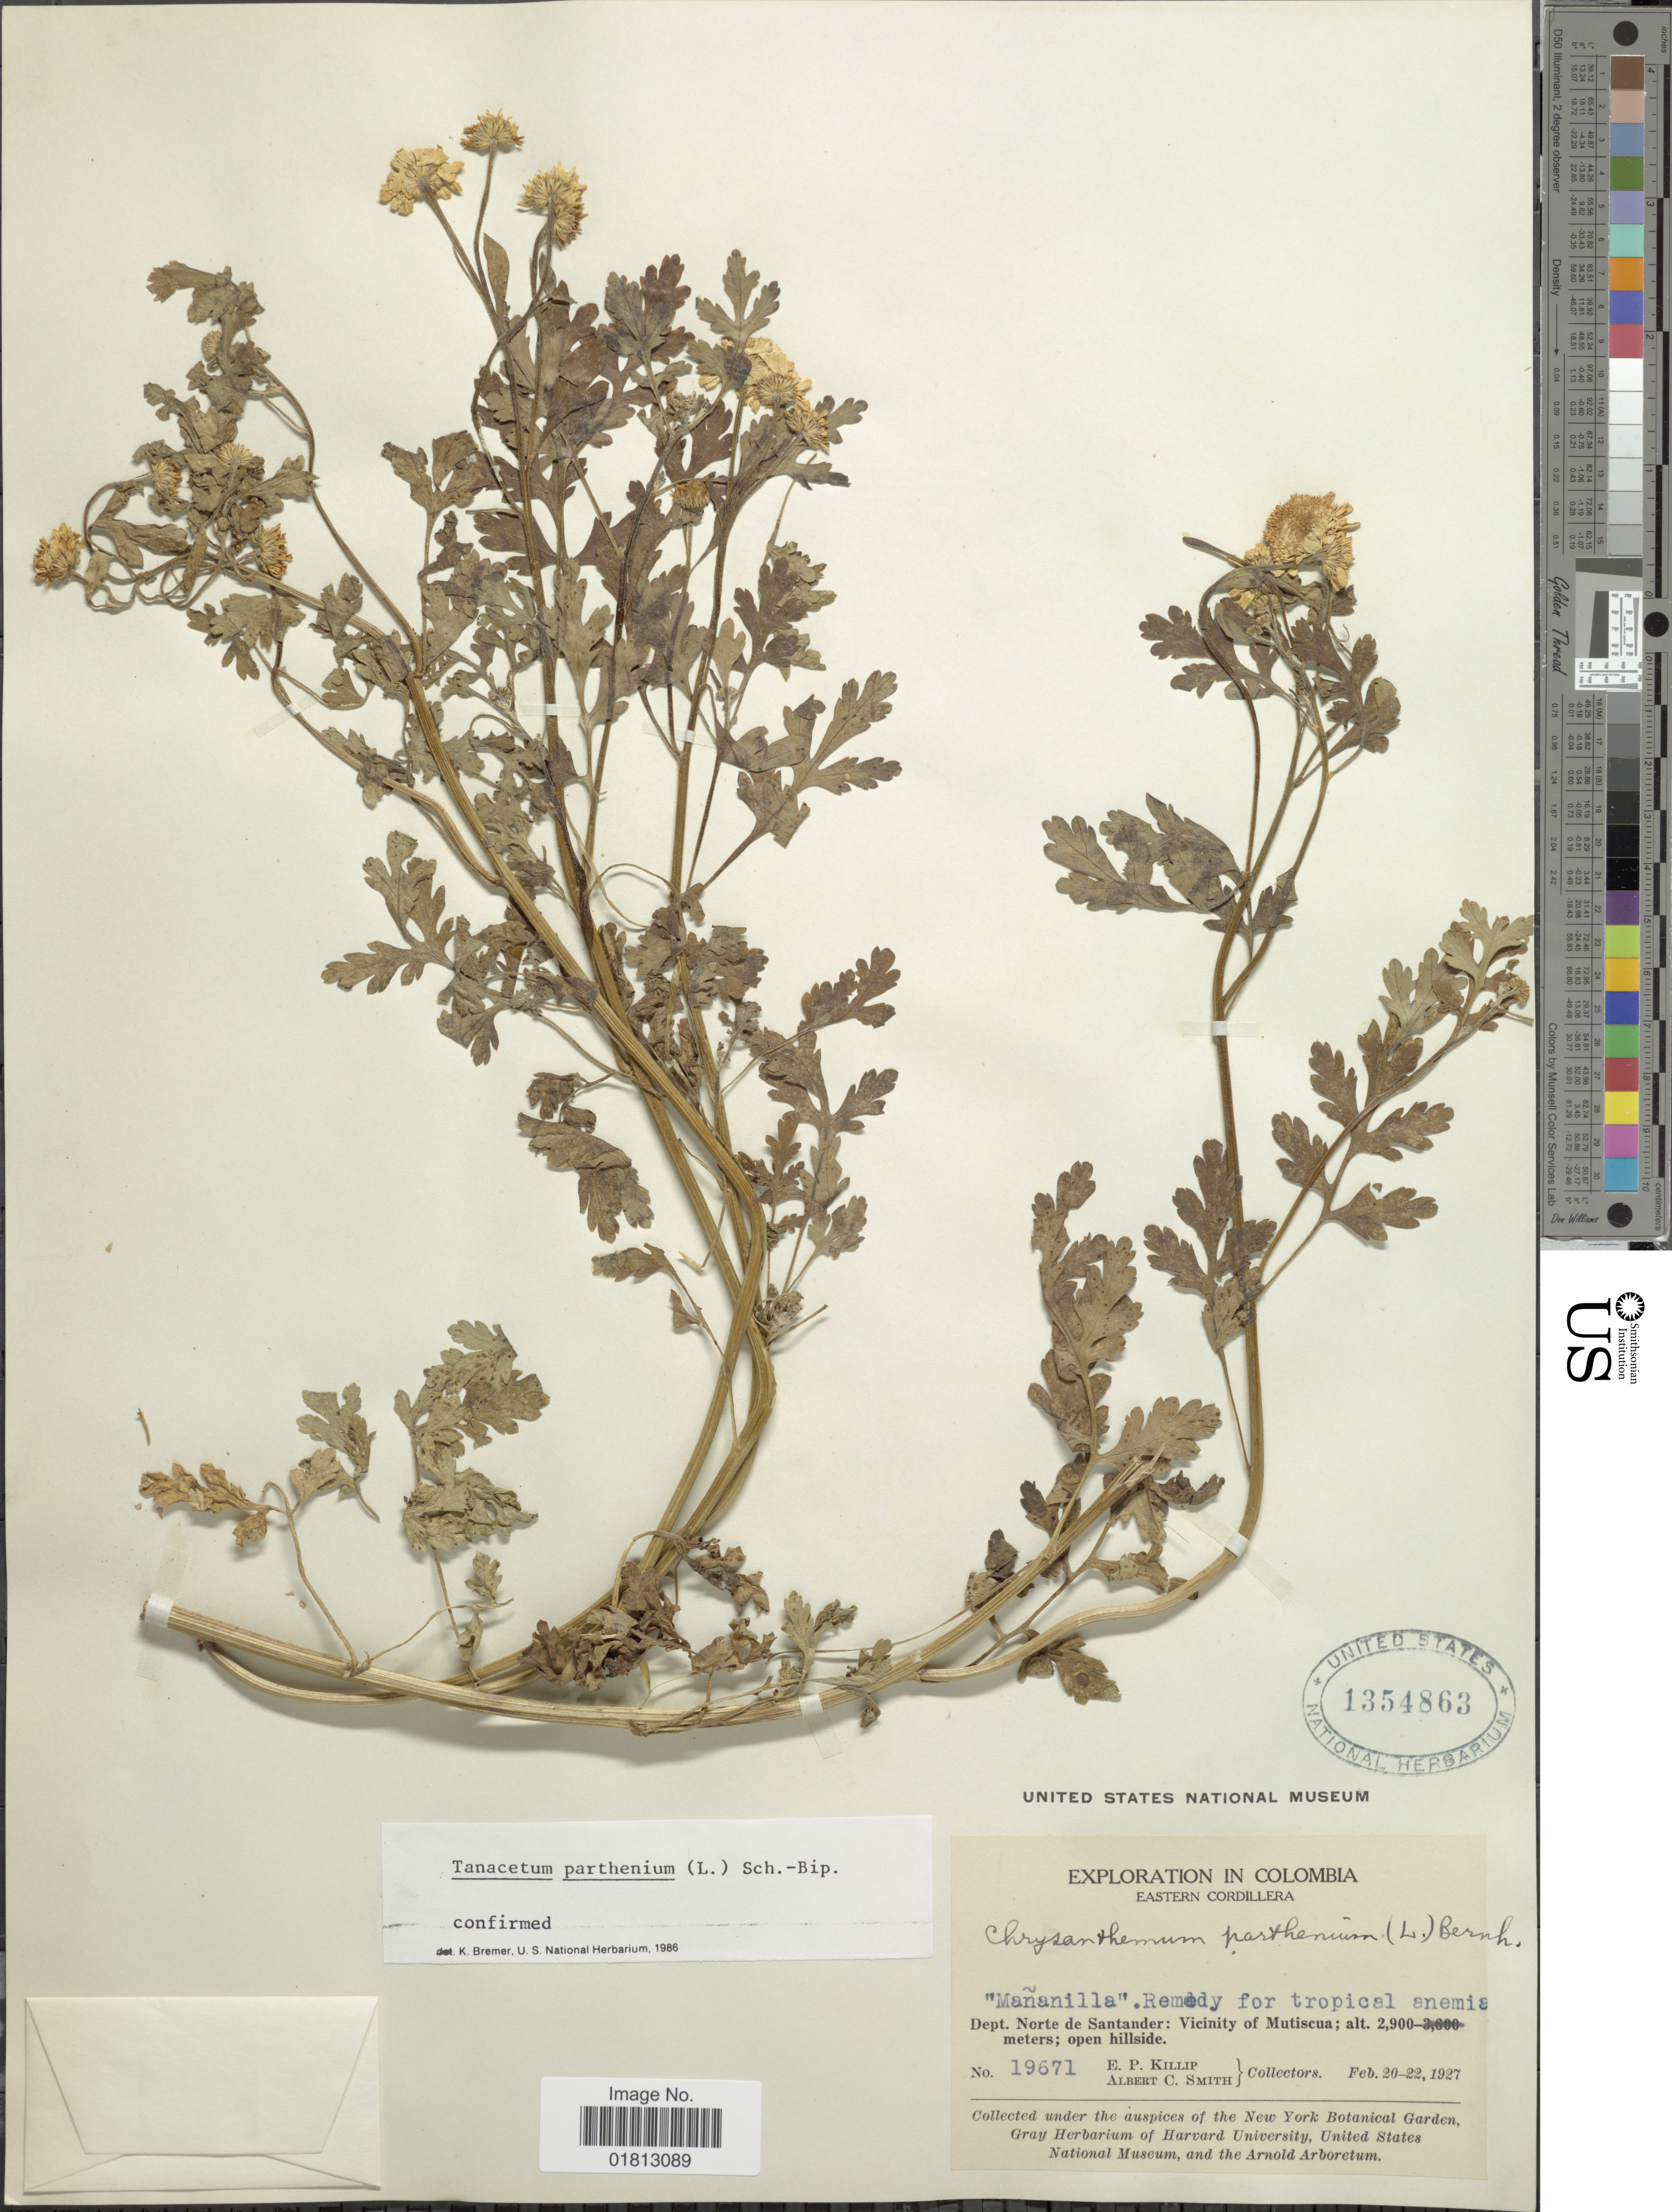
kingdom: Plantae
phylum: Tracheophyta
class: Magnoliopsida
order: Asterales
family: Asteraceae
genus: Tanacetum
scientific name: Tanacetum parthenium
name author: (L.) Sch. Bip.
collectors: E. P. Killip & A. C. Smith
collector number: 197671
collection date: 1927-02-20/1927-02-22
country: Colombia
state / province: Norte de Santander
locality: Dept. Nort de Santander: Vicinity of Mutiscua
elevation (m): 2900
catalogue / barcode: US 1354863